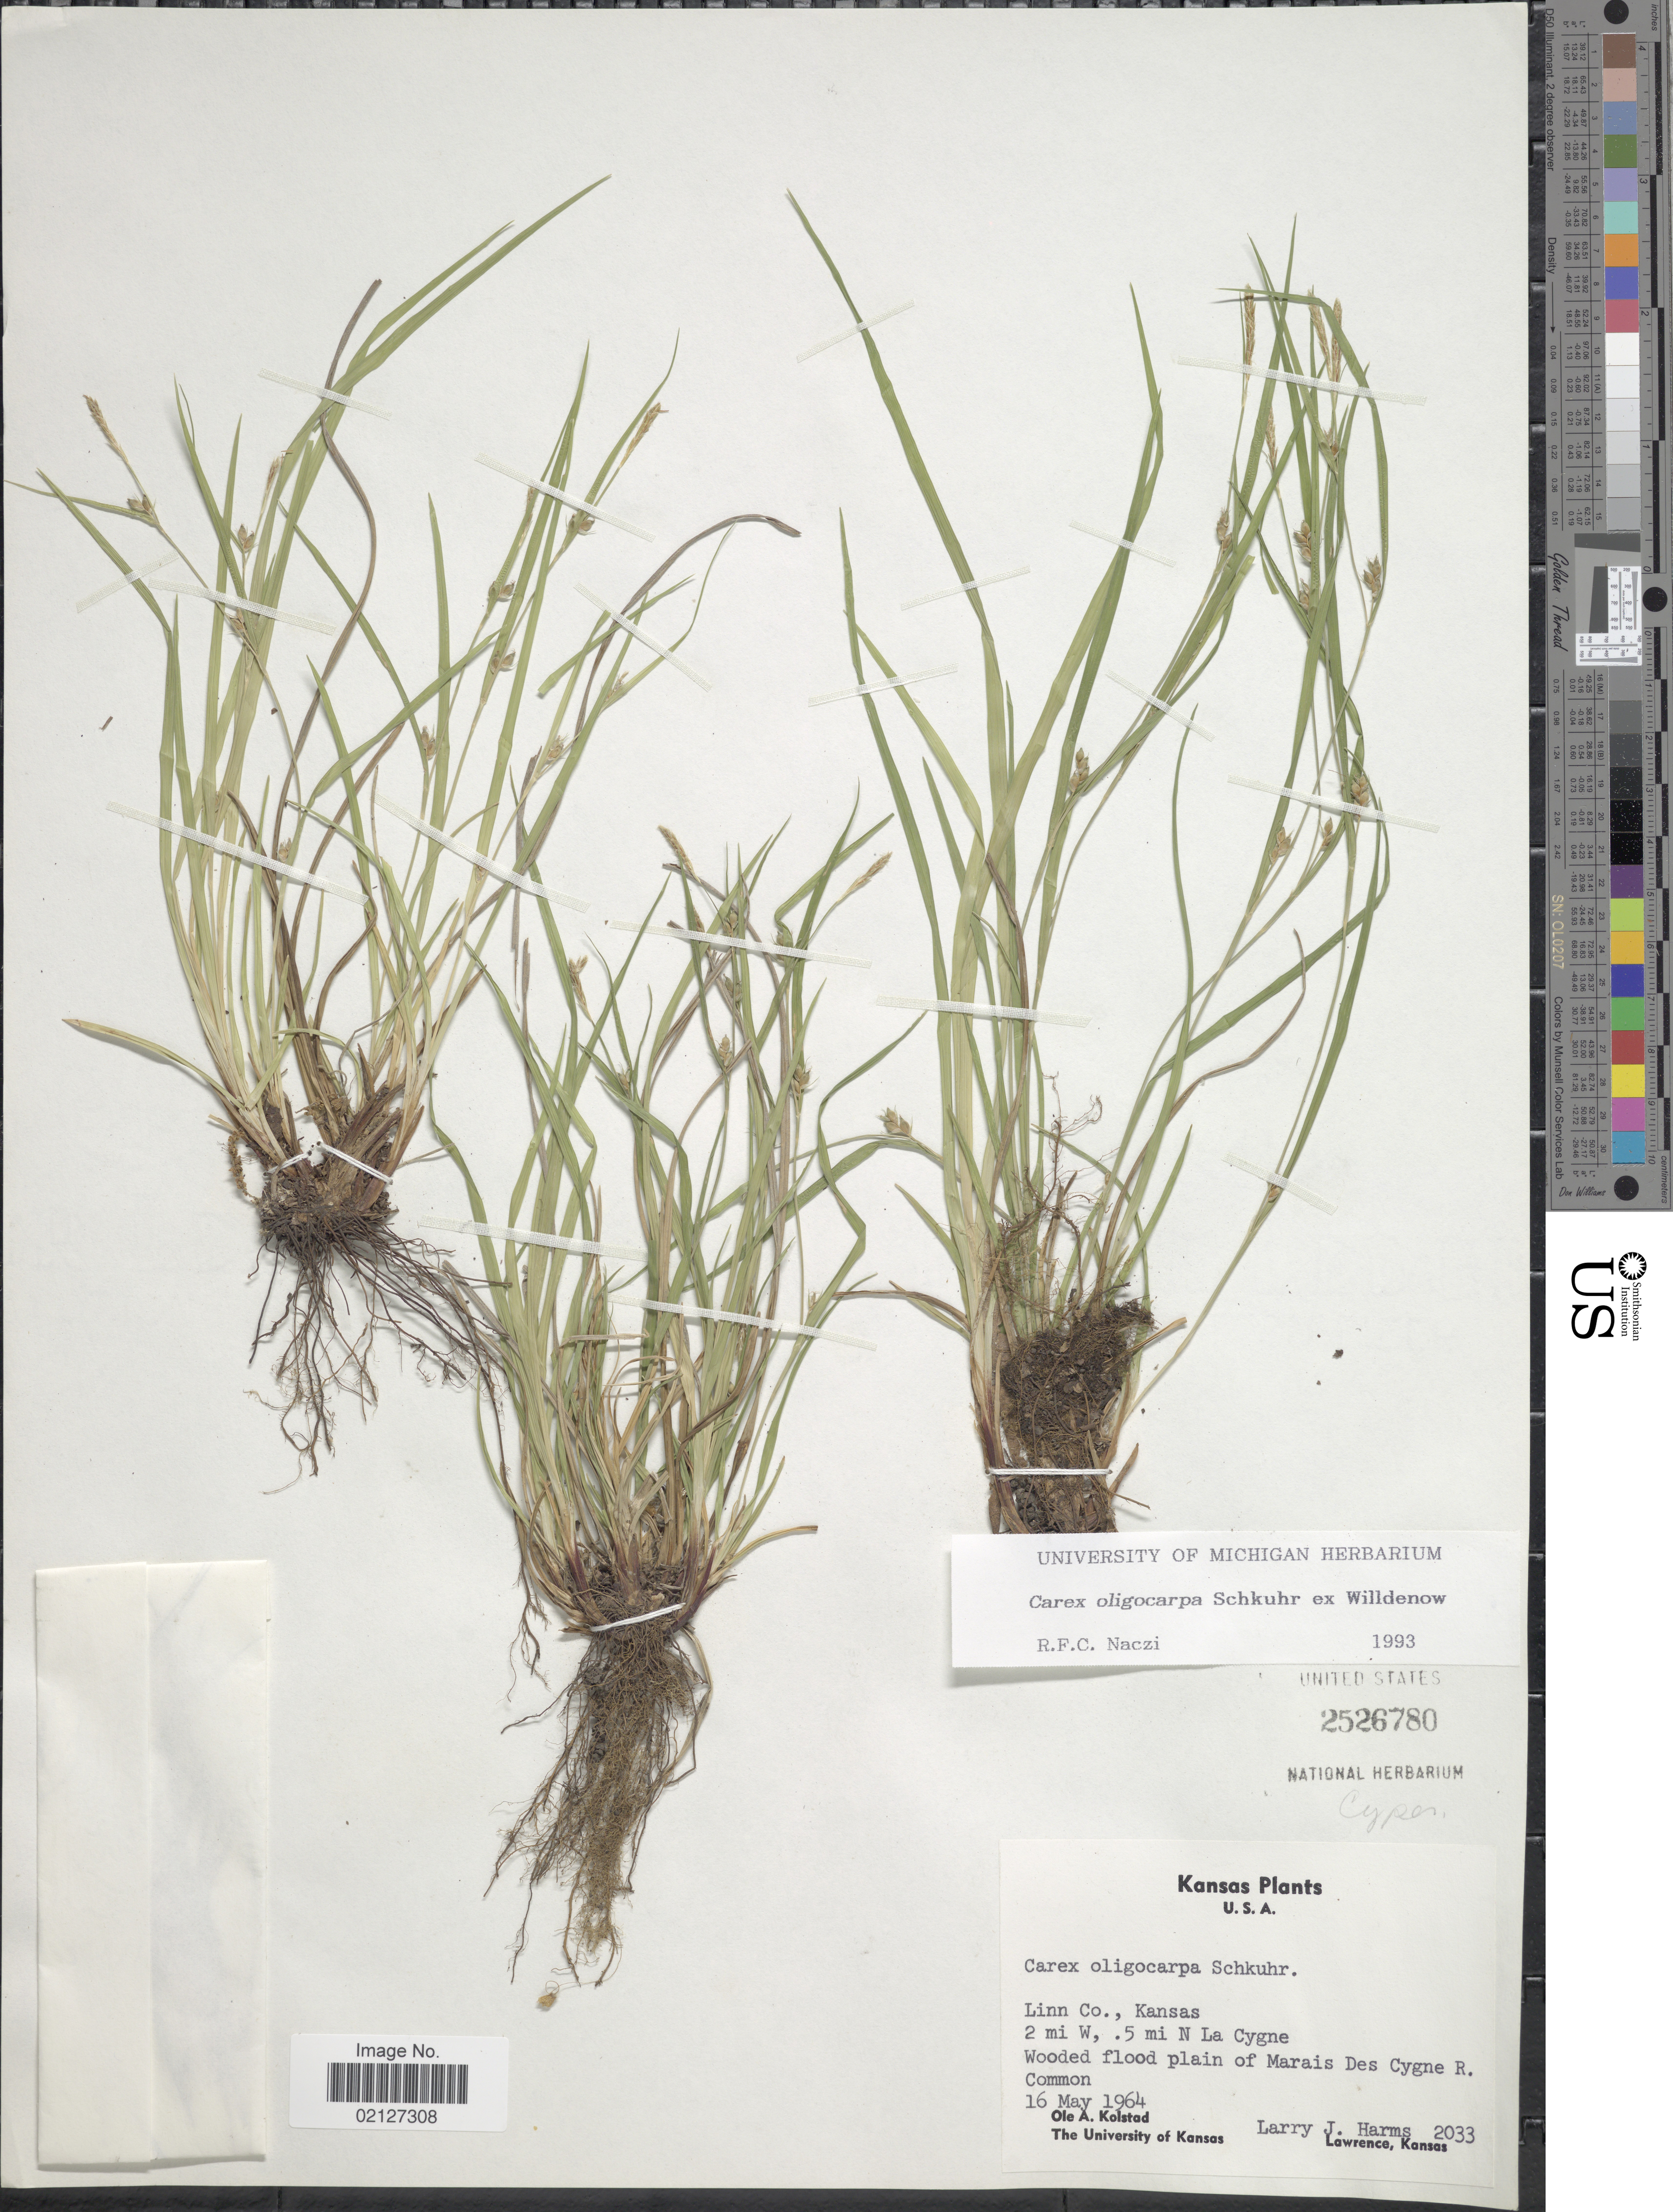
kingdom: Plantae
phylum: Tracheophyta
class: Liliopsida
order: Poales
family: Cyperaceae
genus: Carex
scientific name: Carex oligocarpa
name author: Willd.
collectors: L. Harms & O. Kolstad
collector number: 2033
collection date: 1964-05-16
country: United States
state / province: Kansas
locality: Linn Co., 2 mi W., .5 mi N La Cygne, wooded flood plain along Marais Des Cygne R.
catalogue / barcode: US 2526780